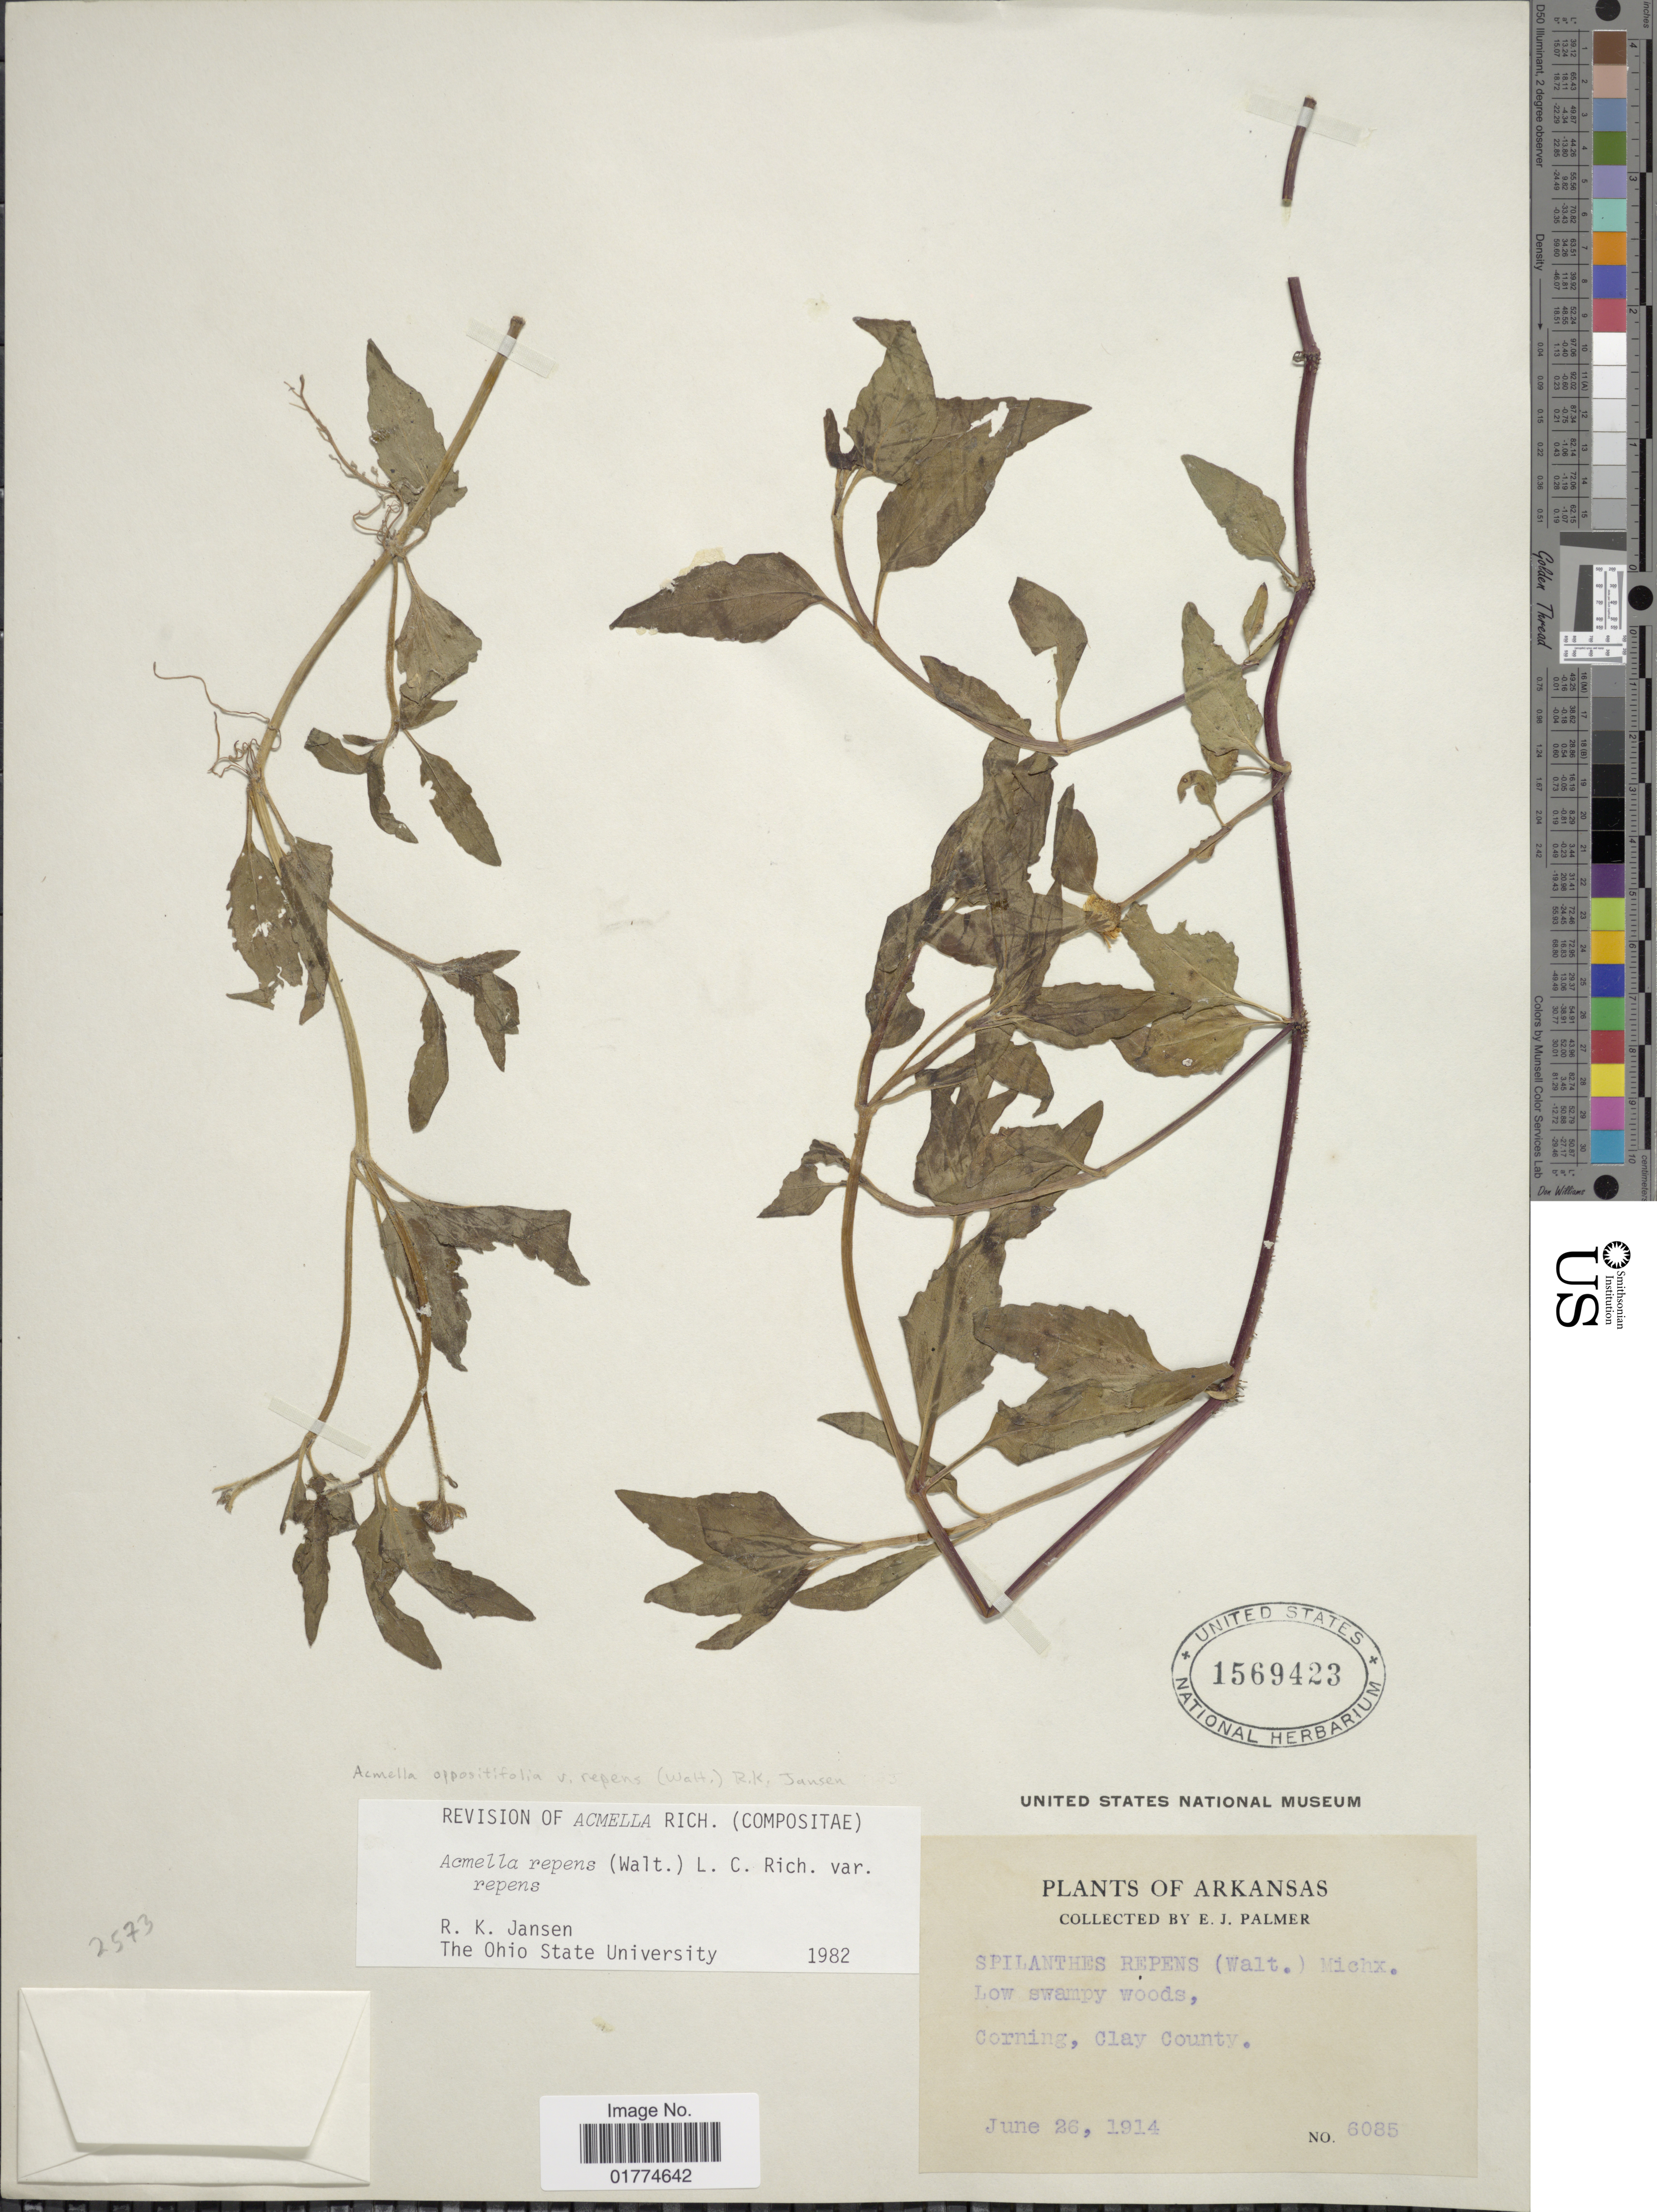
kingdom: Plantae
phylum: Tracheophyta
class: Magnoliopsida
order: Asterales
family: Asteraceae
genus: Acmella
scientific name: Acmella oppositifolia var. repens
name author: (Walter) R.K. Jansen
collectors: E. J. Palmer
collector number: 6085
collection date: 1914-06-26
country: United States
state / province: Arkansas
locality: Corning, Clay County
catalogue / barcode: US 1569423